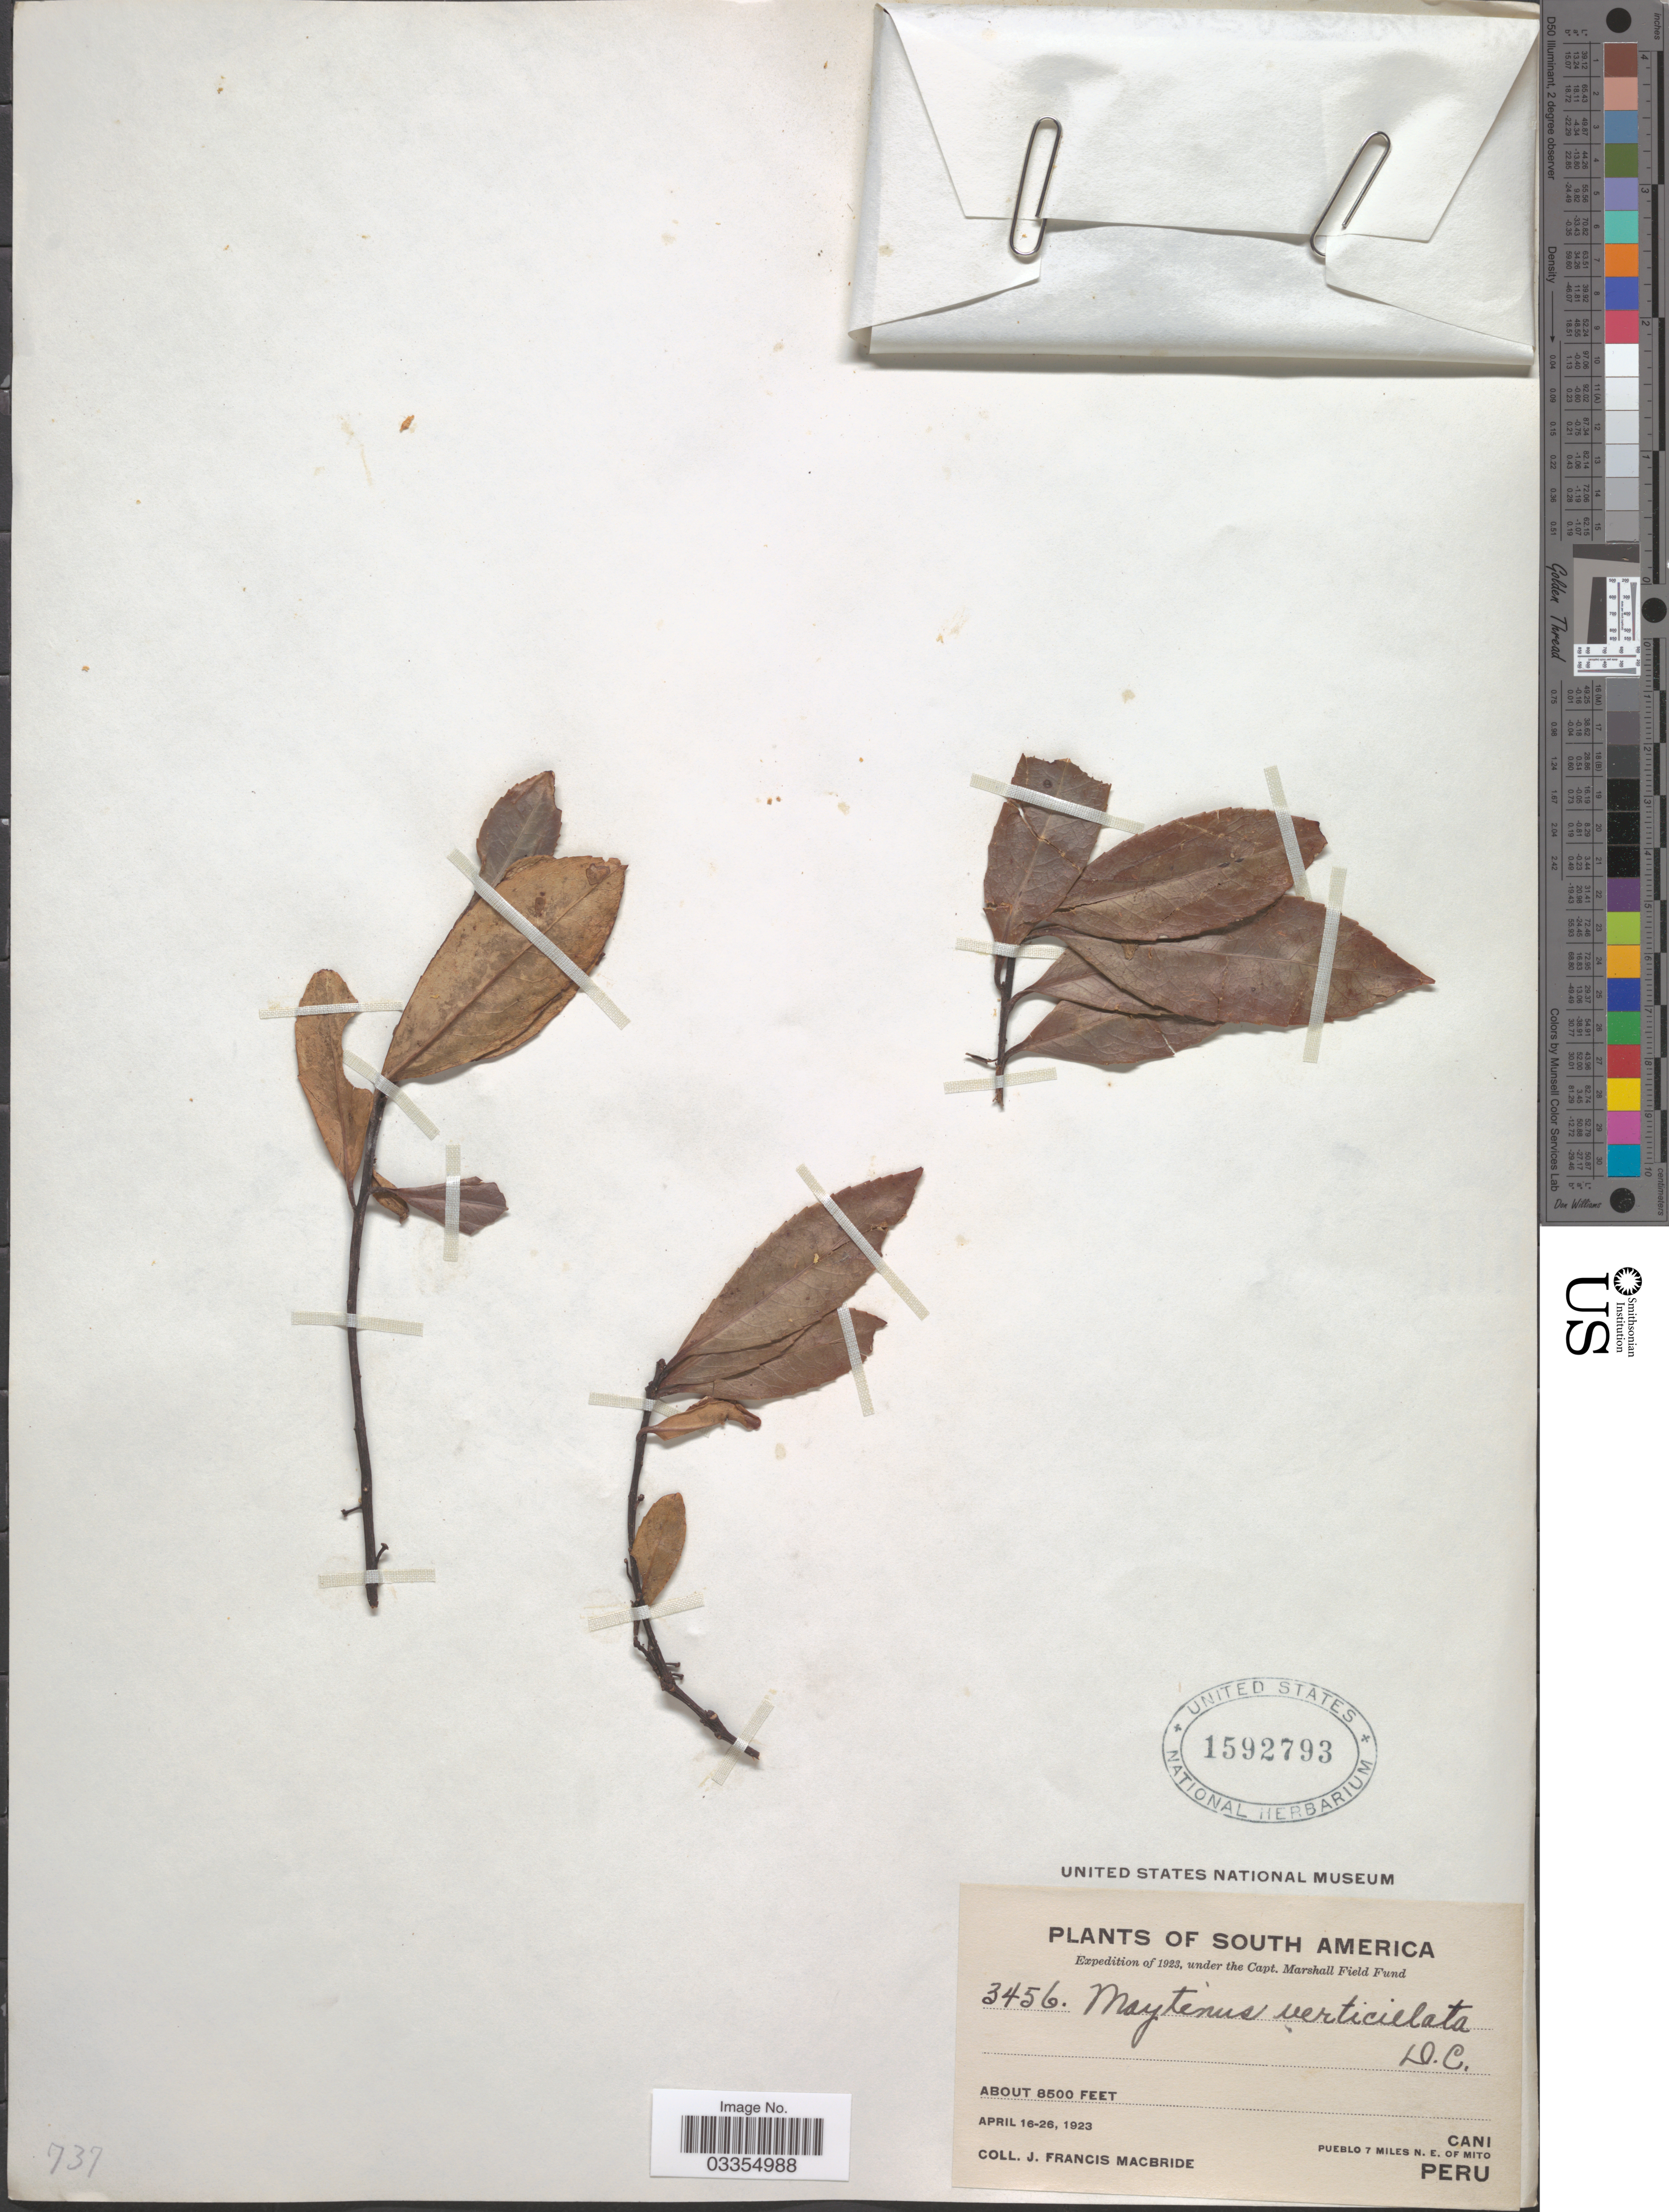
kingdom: Plantae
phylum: Tracheophyta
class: Magnoliopsida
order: Celastrales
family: Celastraceae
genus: Maytenus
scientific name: Maytenus verticillata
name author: (Ruiz & Pav.) DC.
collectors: J. F. Macbride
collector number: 3456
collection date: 1923-04-16/1923-04-26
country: Peru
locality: Cani. Pueblo 7 miles N. E. of Mito.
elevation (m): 2591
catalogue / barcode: US 1592793